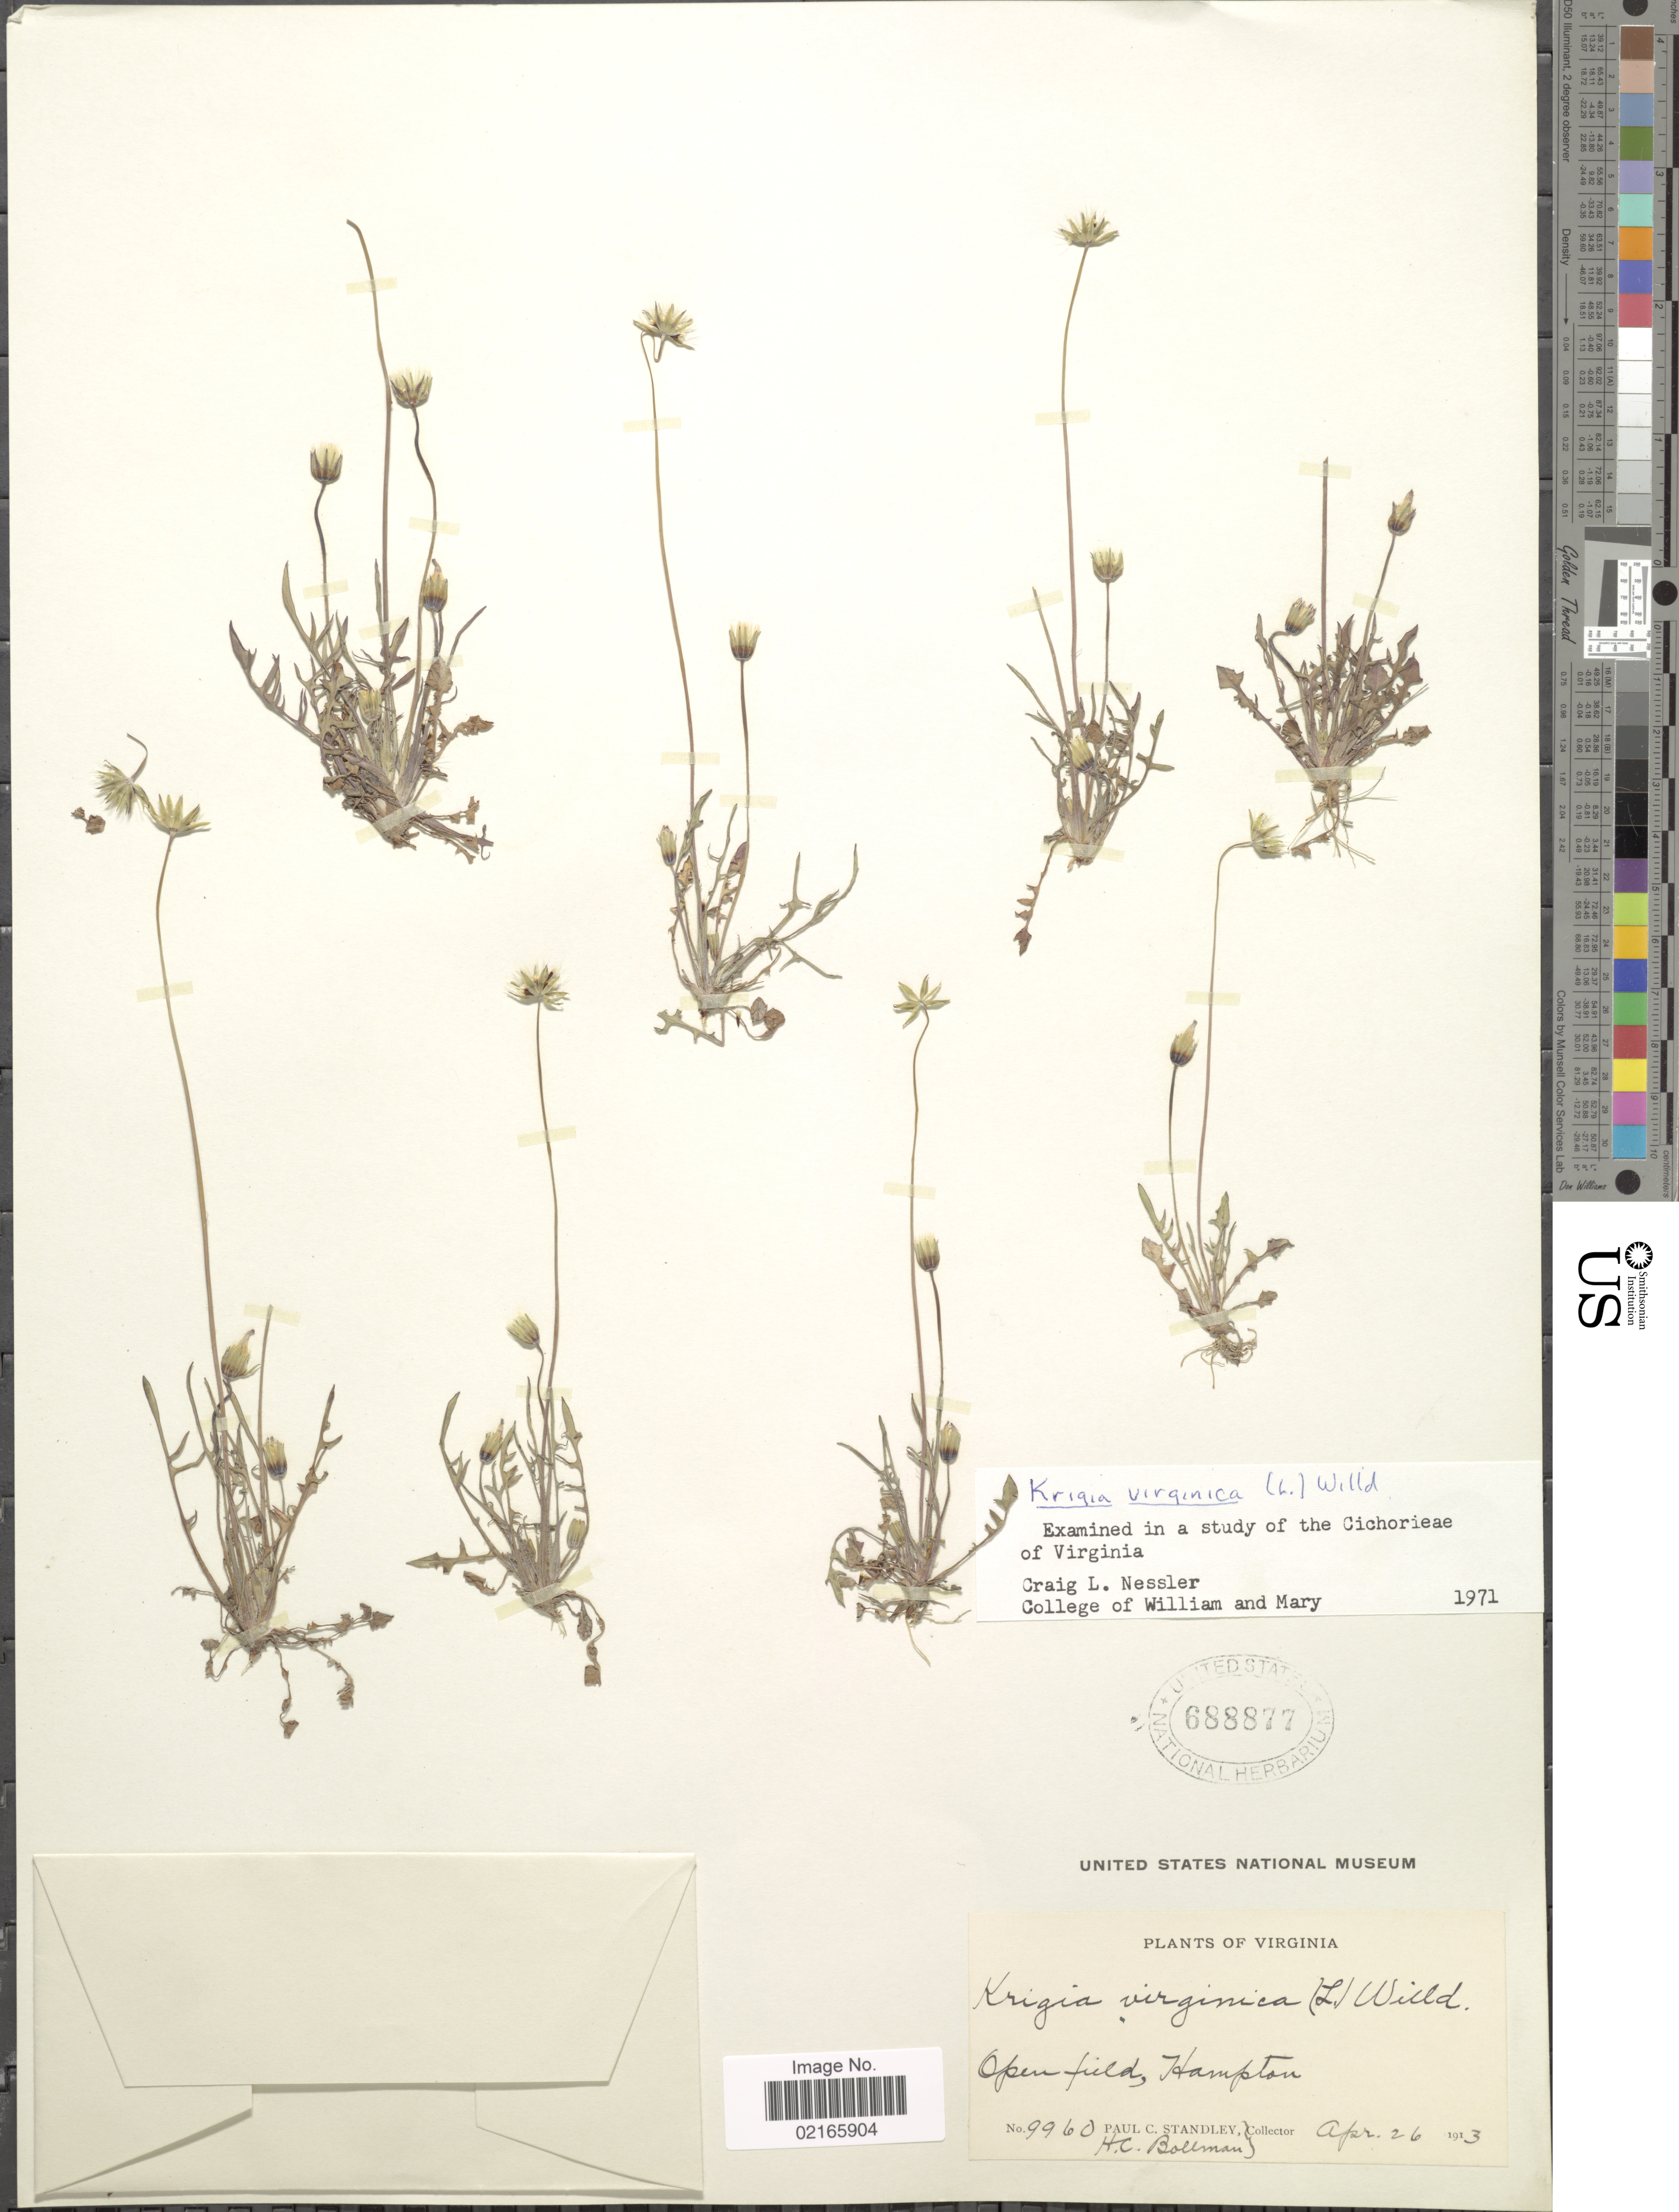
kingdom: Plantae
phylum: Tracheophyta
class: Magnoliopsida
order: Asterales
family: Asteraceae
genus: Krigia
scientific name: Krigia virginica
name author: (L.) Willd.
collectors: P. C. Standley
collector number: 9960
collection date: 1913-03-26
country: United States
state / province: Virginia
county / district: City of Hampton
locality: Open field, Hampton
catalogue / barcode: US 688877